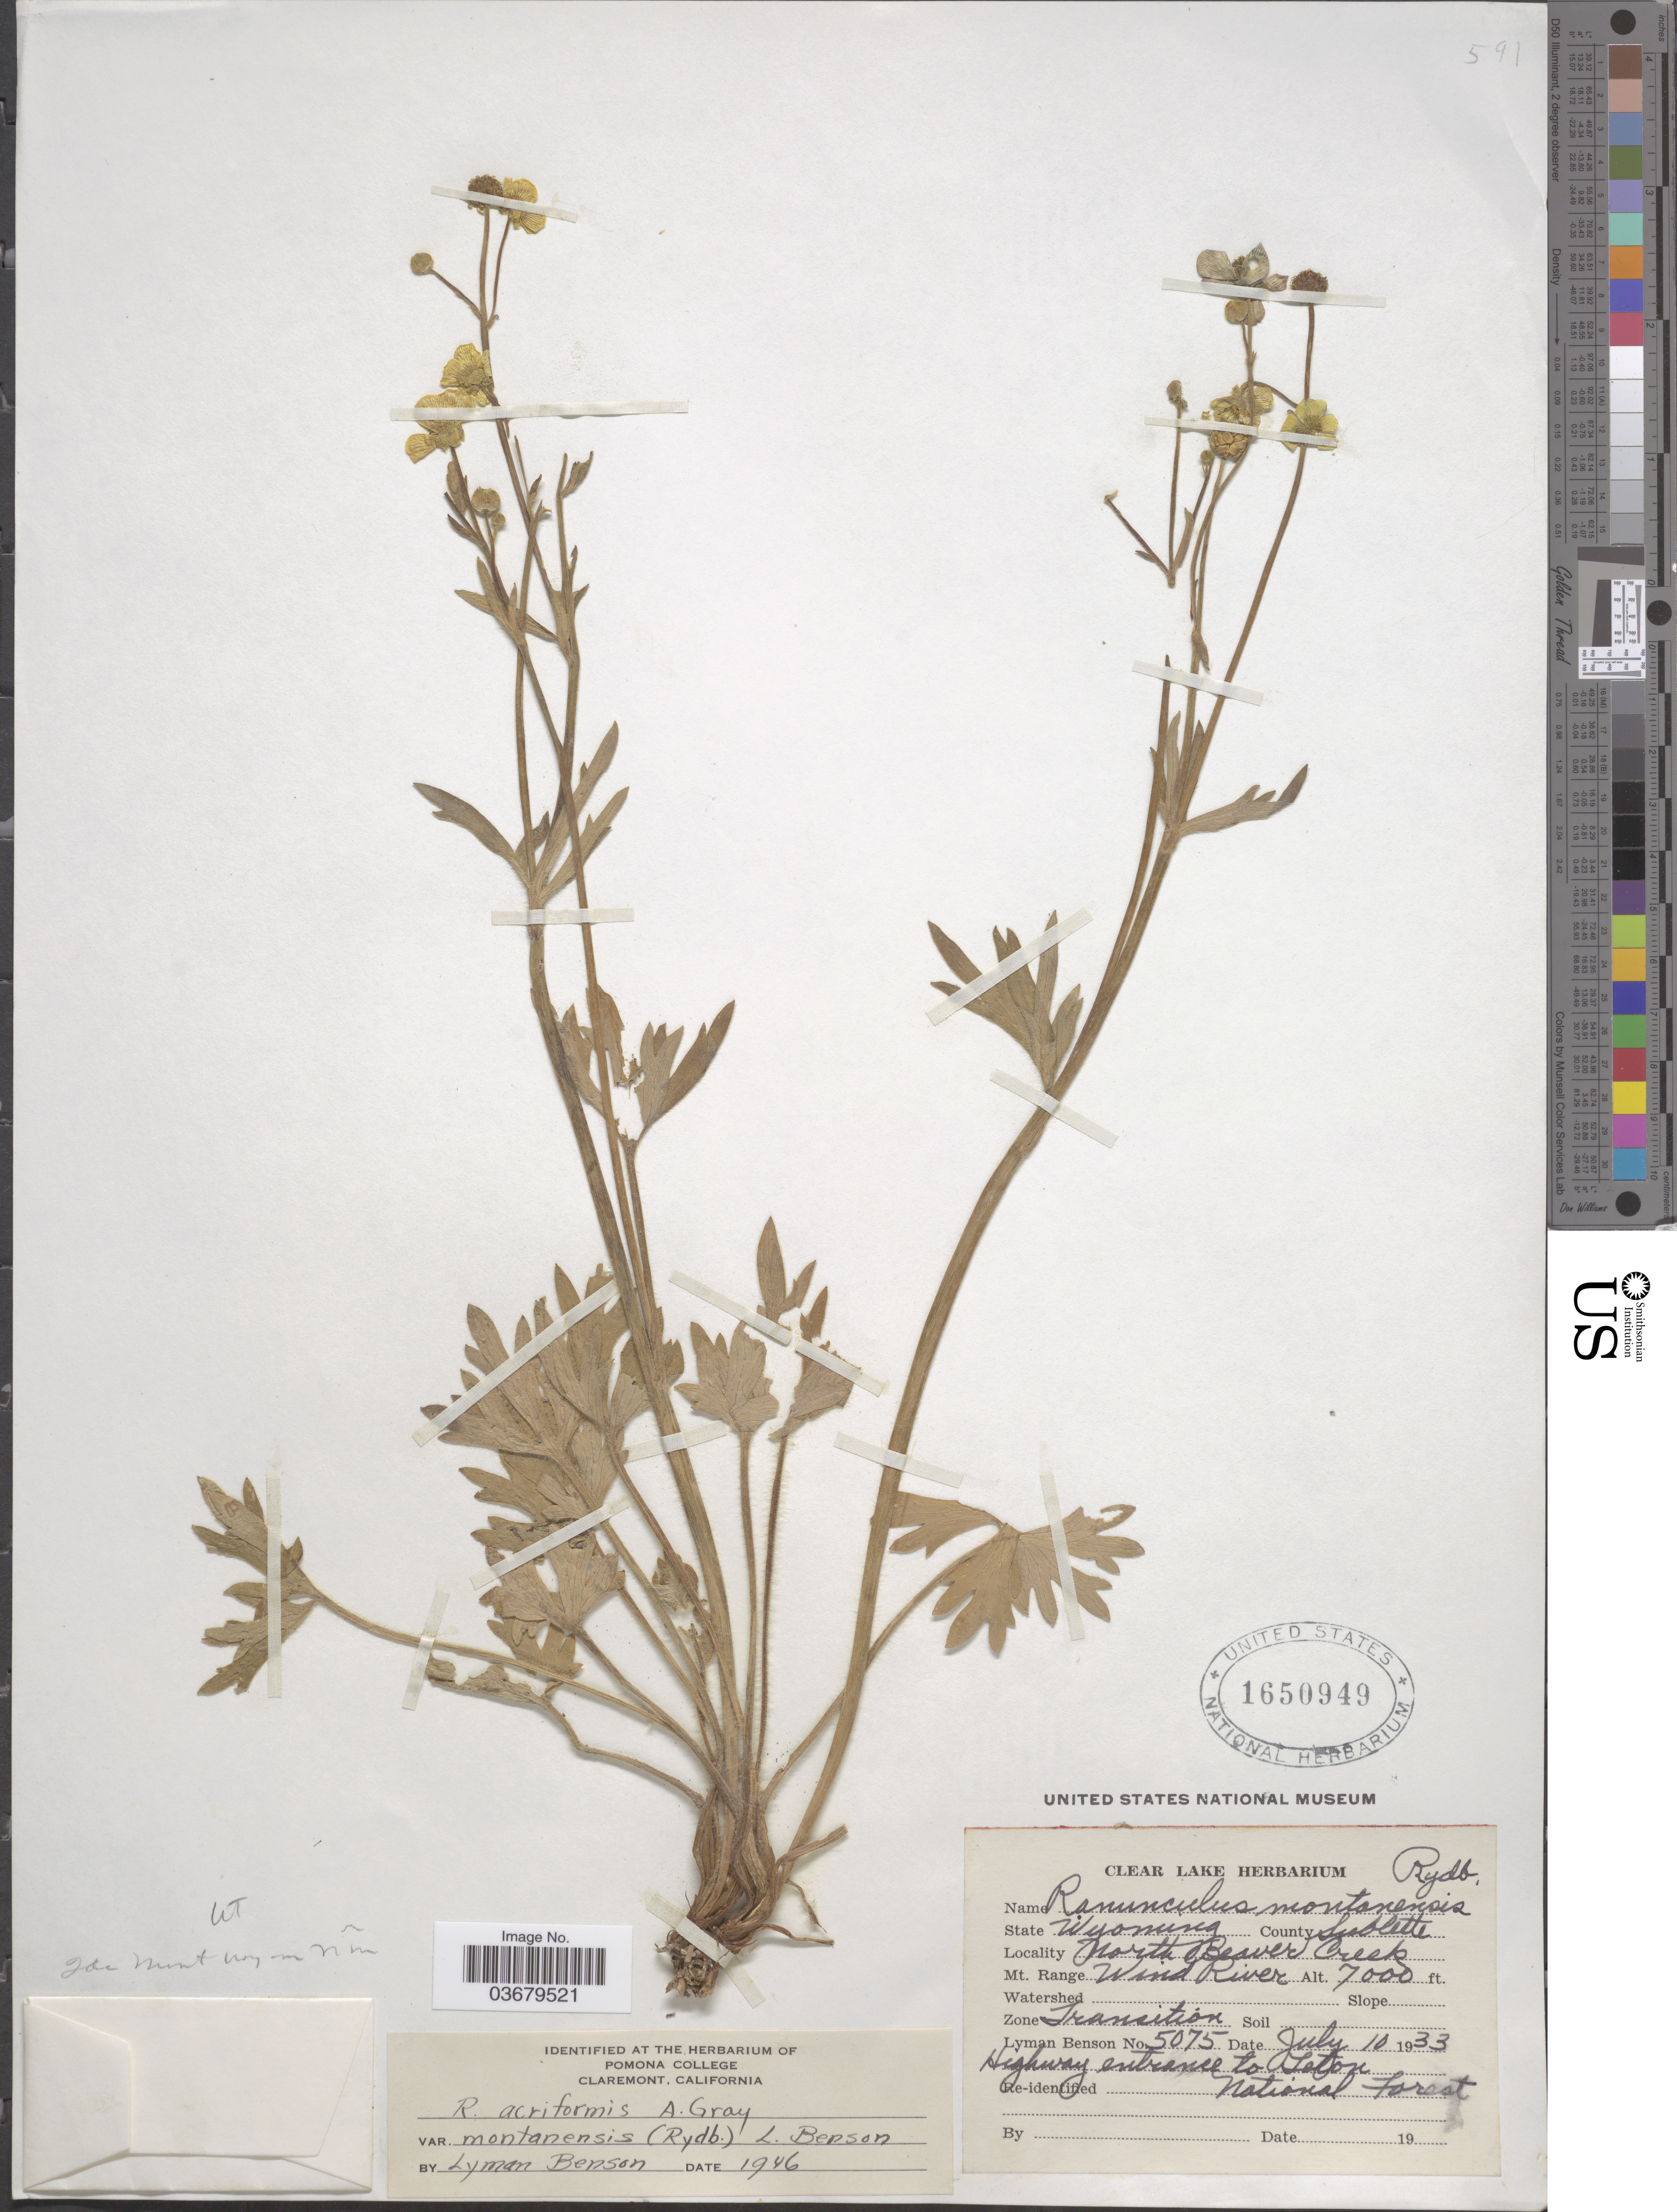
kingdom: Plantae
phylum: Tracheophyta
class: Magnoliopsida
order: Ranunculales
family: Ranunculaceae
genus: Ranunculus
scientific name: Ranunculus acriformis var. montanensis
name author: (Rydb.) L.D. Benson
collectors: L. D. Benson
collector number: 5075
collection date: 1933-07-10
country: United States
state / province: Wyoming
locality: County Sublette. North Beaver Creek. Mt. Range Wind River. Zone Transition. Highway entrance to Teton National Forest.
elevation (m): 2134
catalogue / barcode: US 1650949